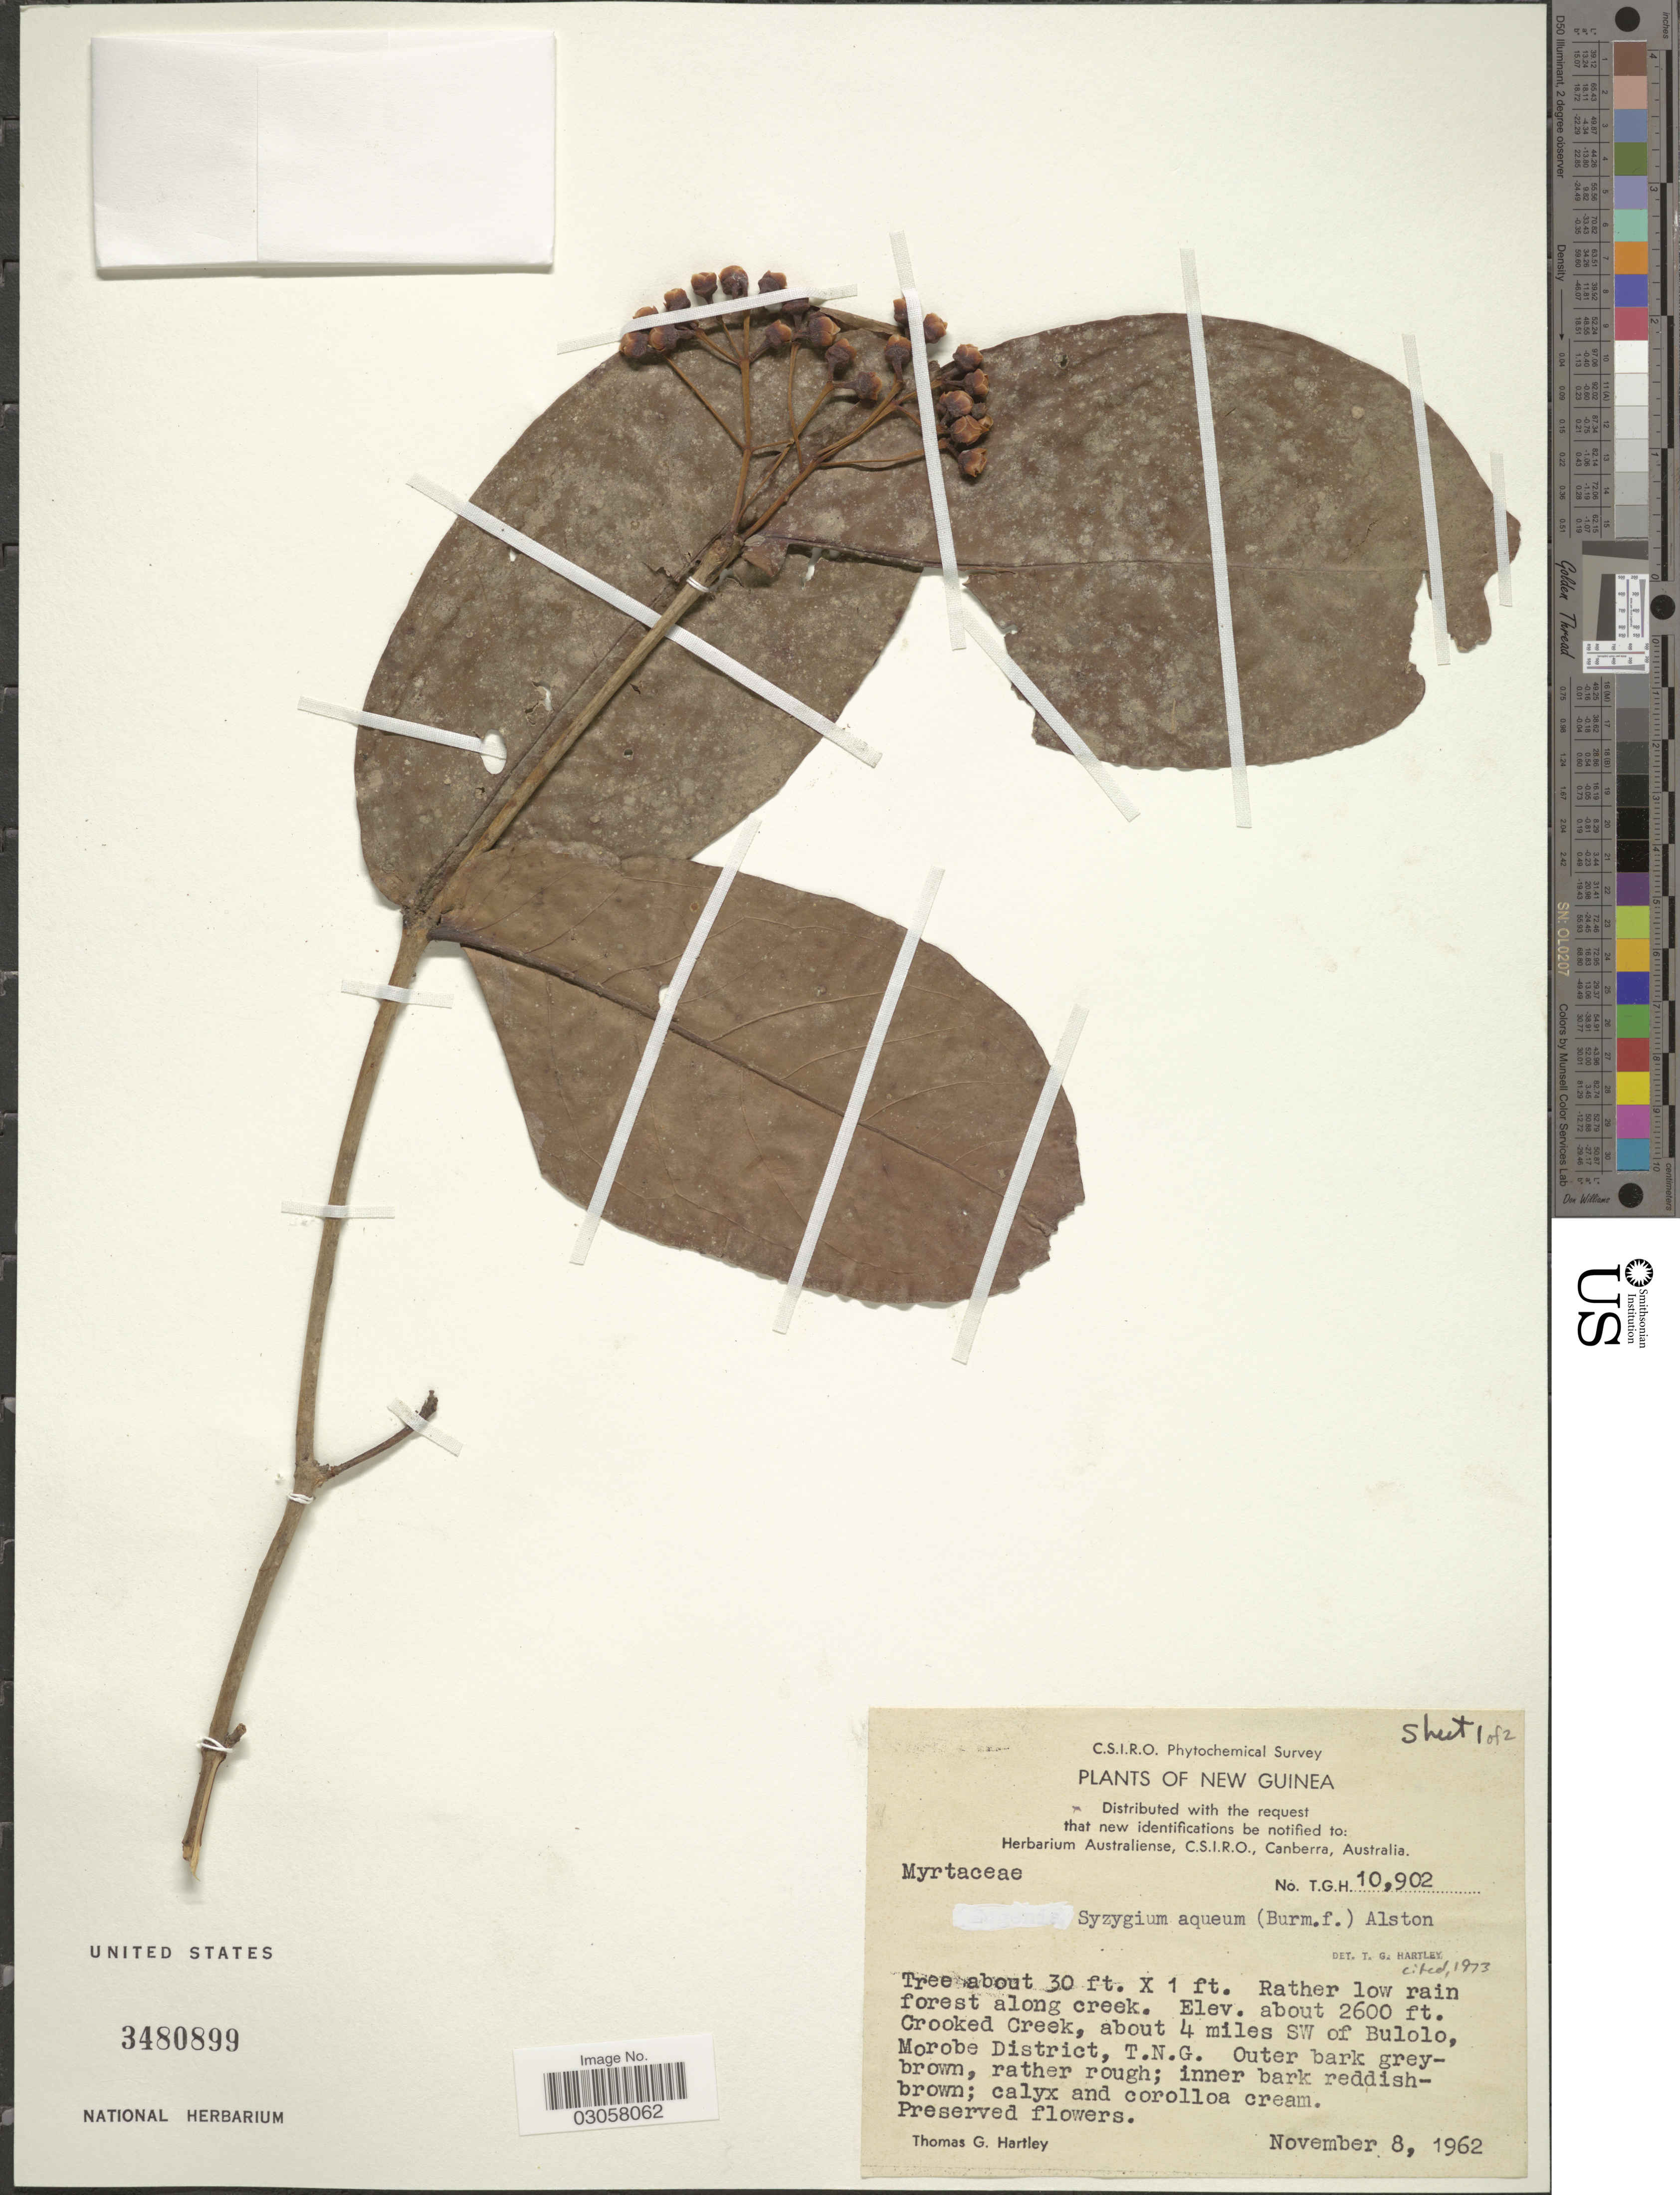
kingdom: Plantae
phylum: Tracheophyta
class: Magnoliopsida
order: Myrtales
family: Myrtaceae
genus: Syzygium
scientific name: Syzygium aqueum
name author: (Burm. f.) Altson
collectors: T. G. Hartley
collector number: T.G.H.10902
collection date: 1962-11-08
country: Papua New Guinea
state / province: Morobe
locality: New Guinea. Crooked Creek, about 4 miles SW of Bulolo, Morobe District, T.N.G.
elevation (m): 792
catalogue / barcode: US 3480899